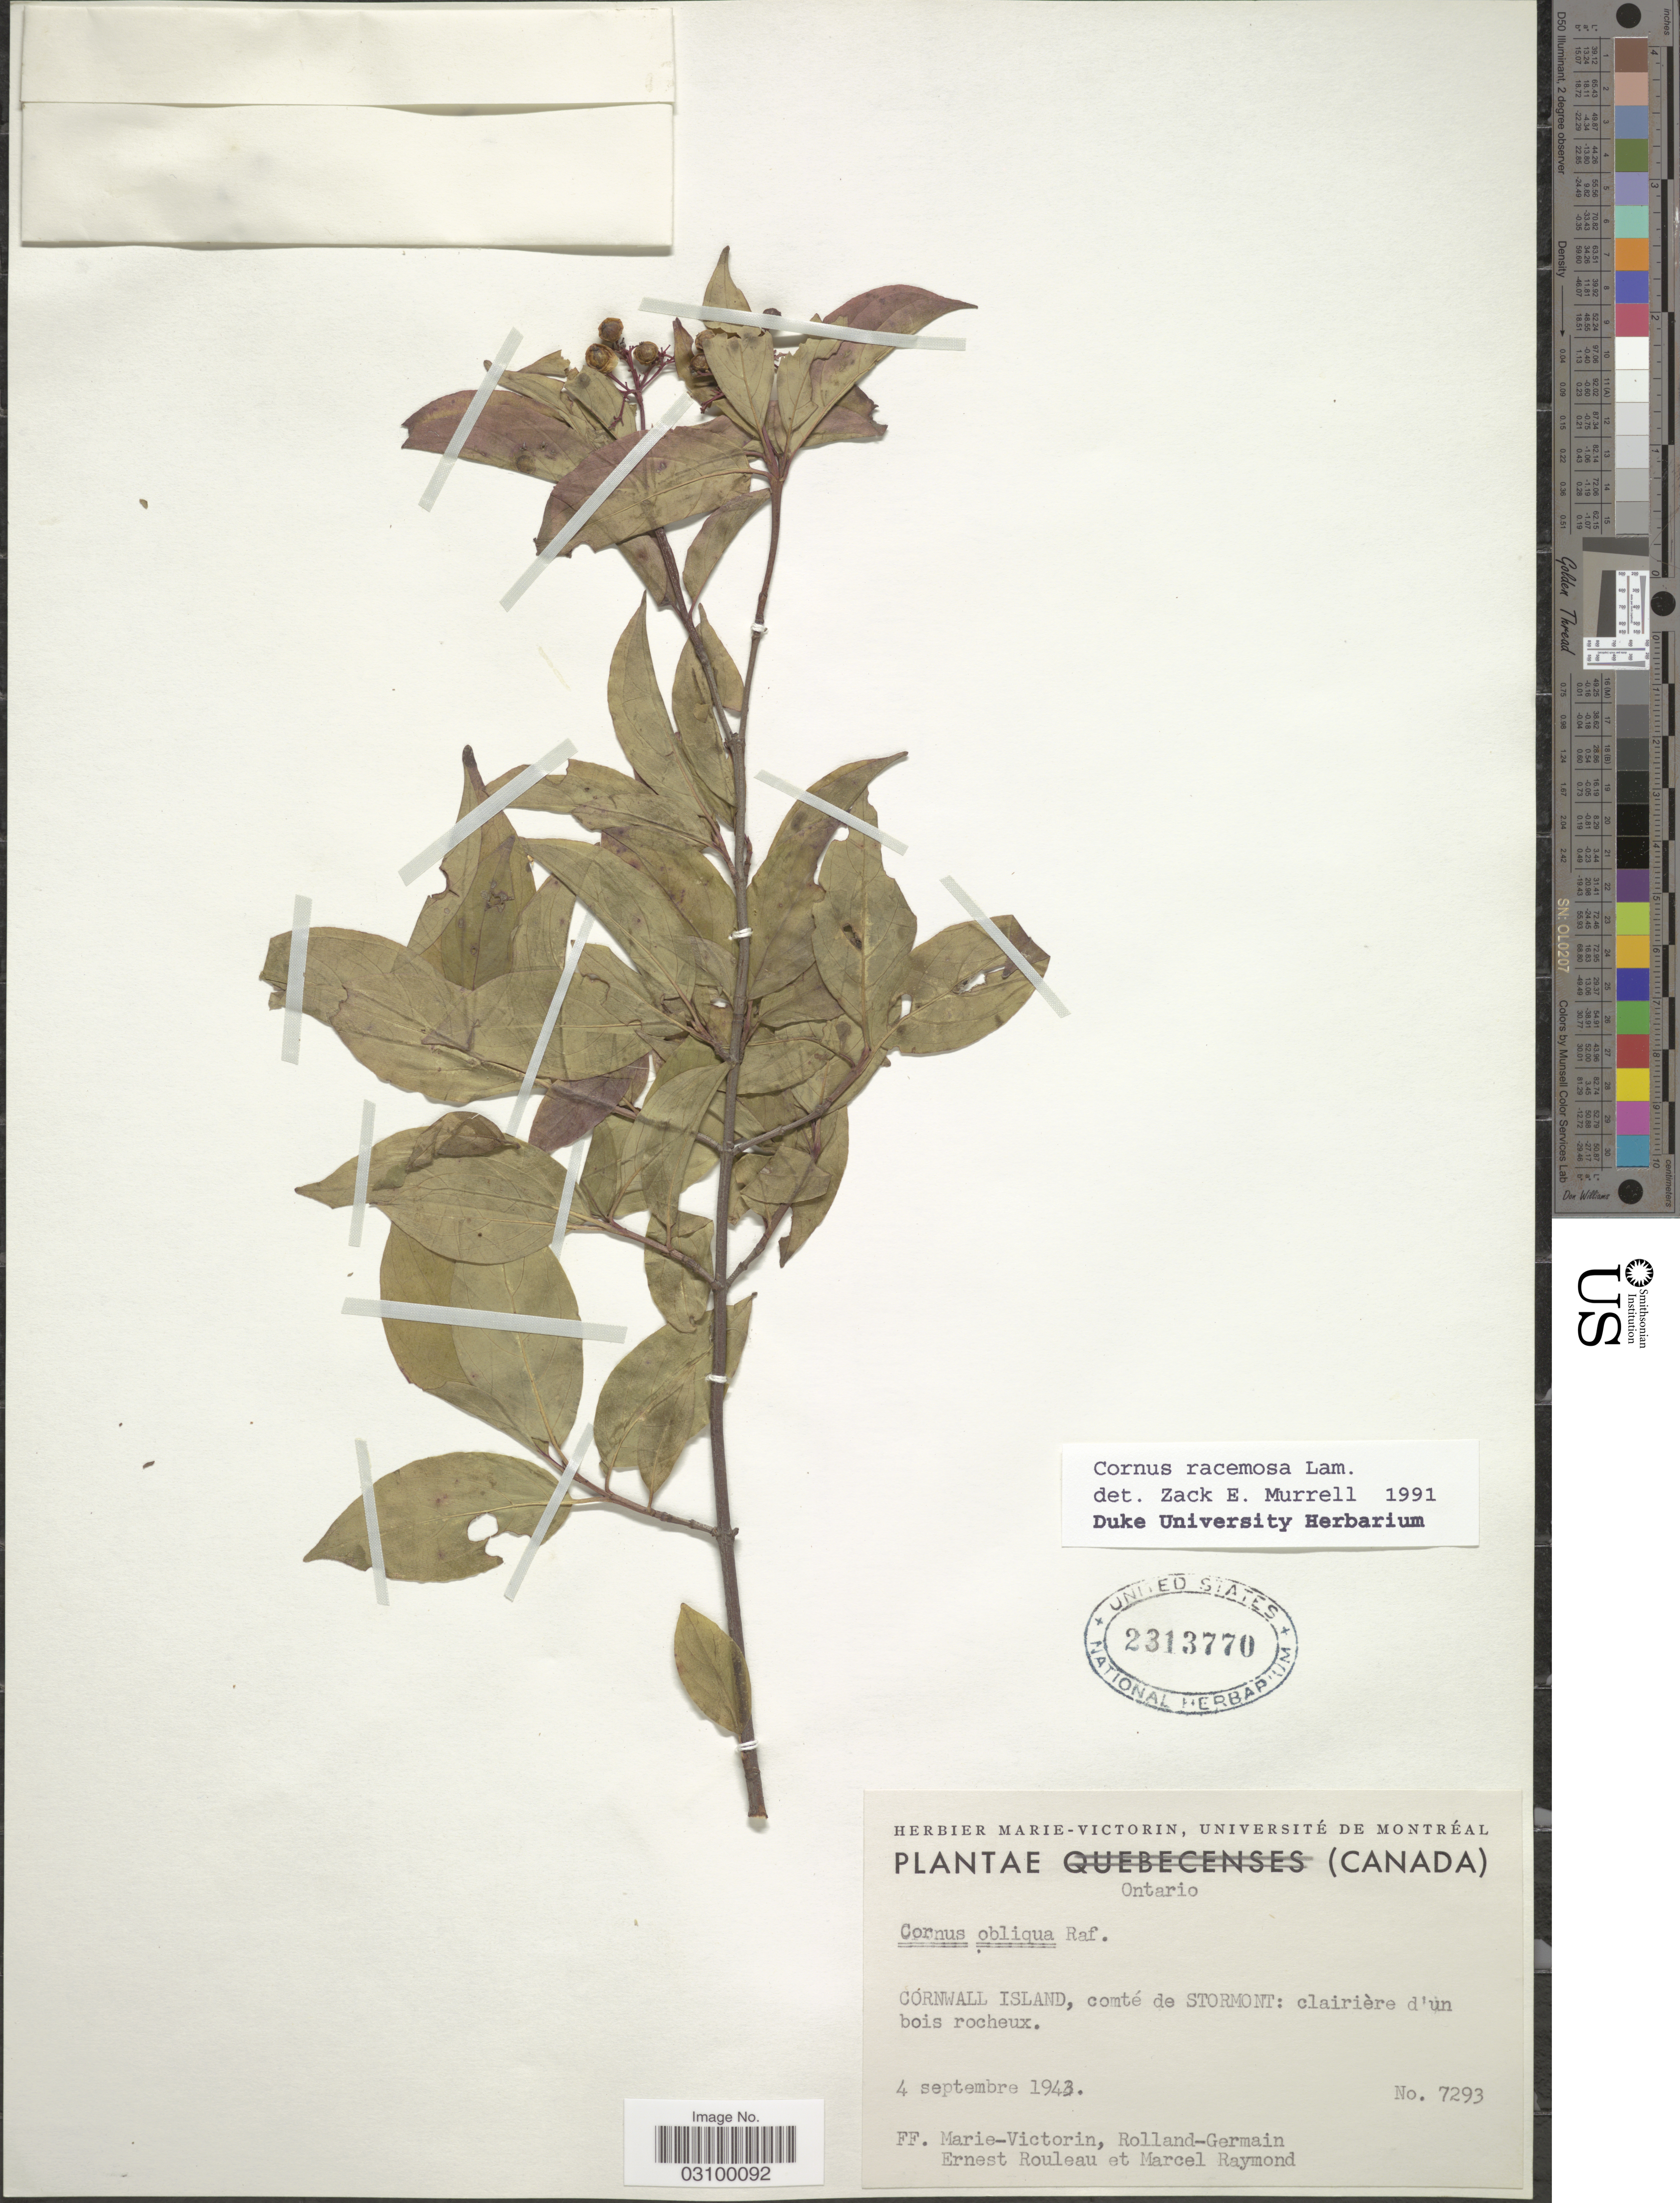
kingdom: Plantae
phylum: Tracheophyta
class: Magnoliopsida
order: Cornales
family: Cornaceae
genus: Cornus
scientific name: Cornus racemosa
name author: Lam.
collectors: F. Marie-Victorin, Rolland-Germain, E. Rouleau & M. Raymond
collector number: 7293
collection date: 1943-09-04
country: Canada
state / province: Ontario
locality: Córnwall Island, comté de Stormont.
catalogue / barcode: US 2313770